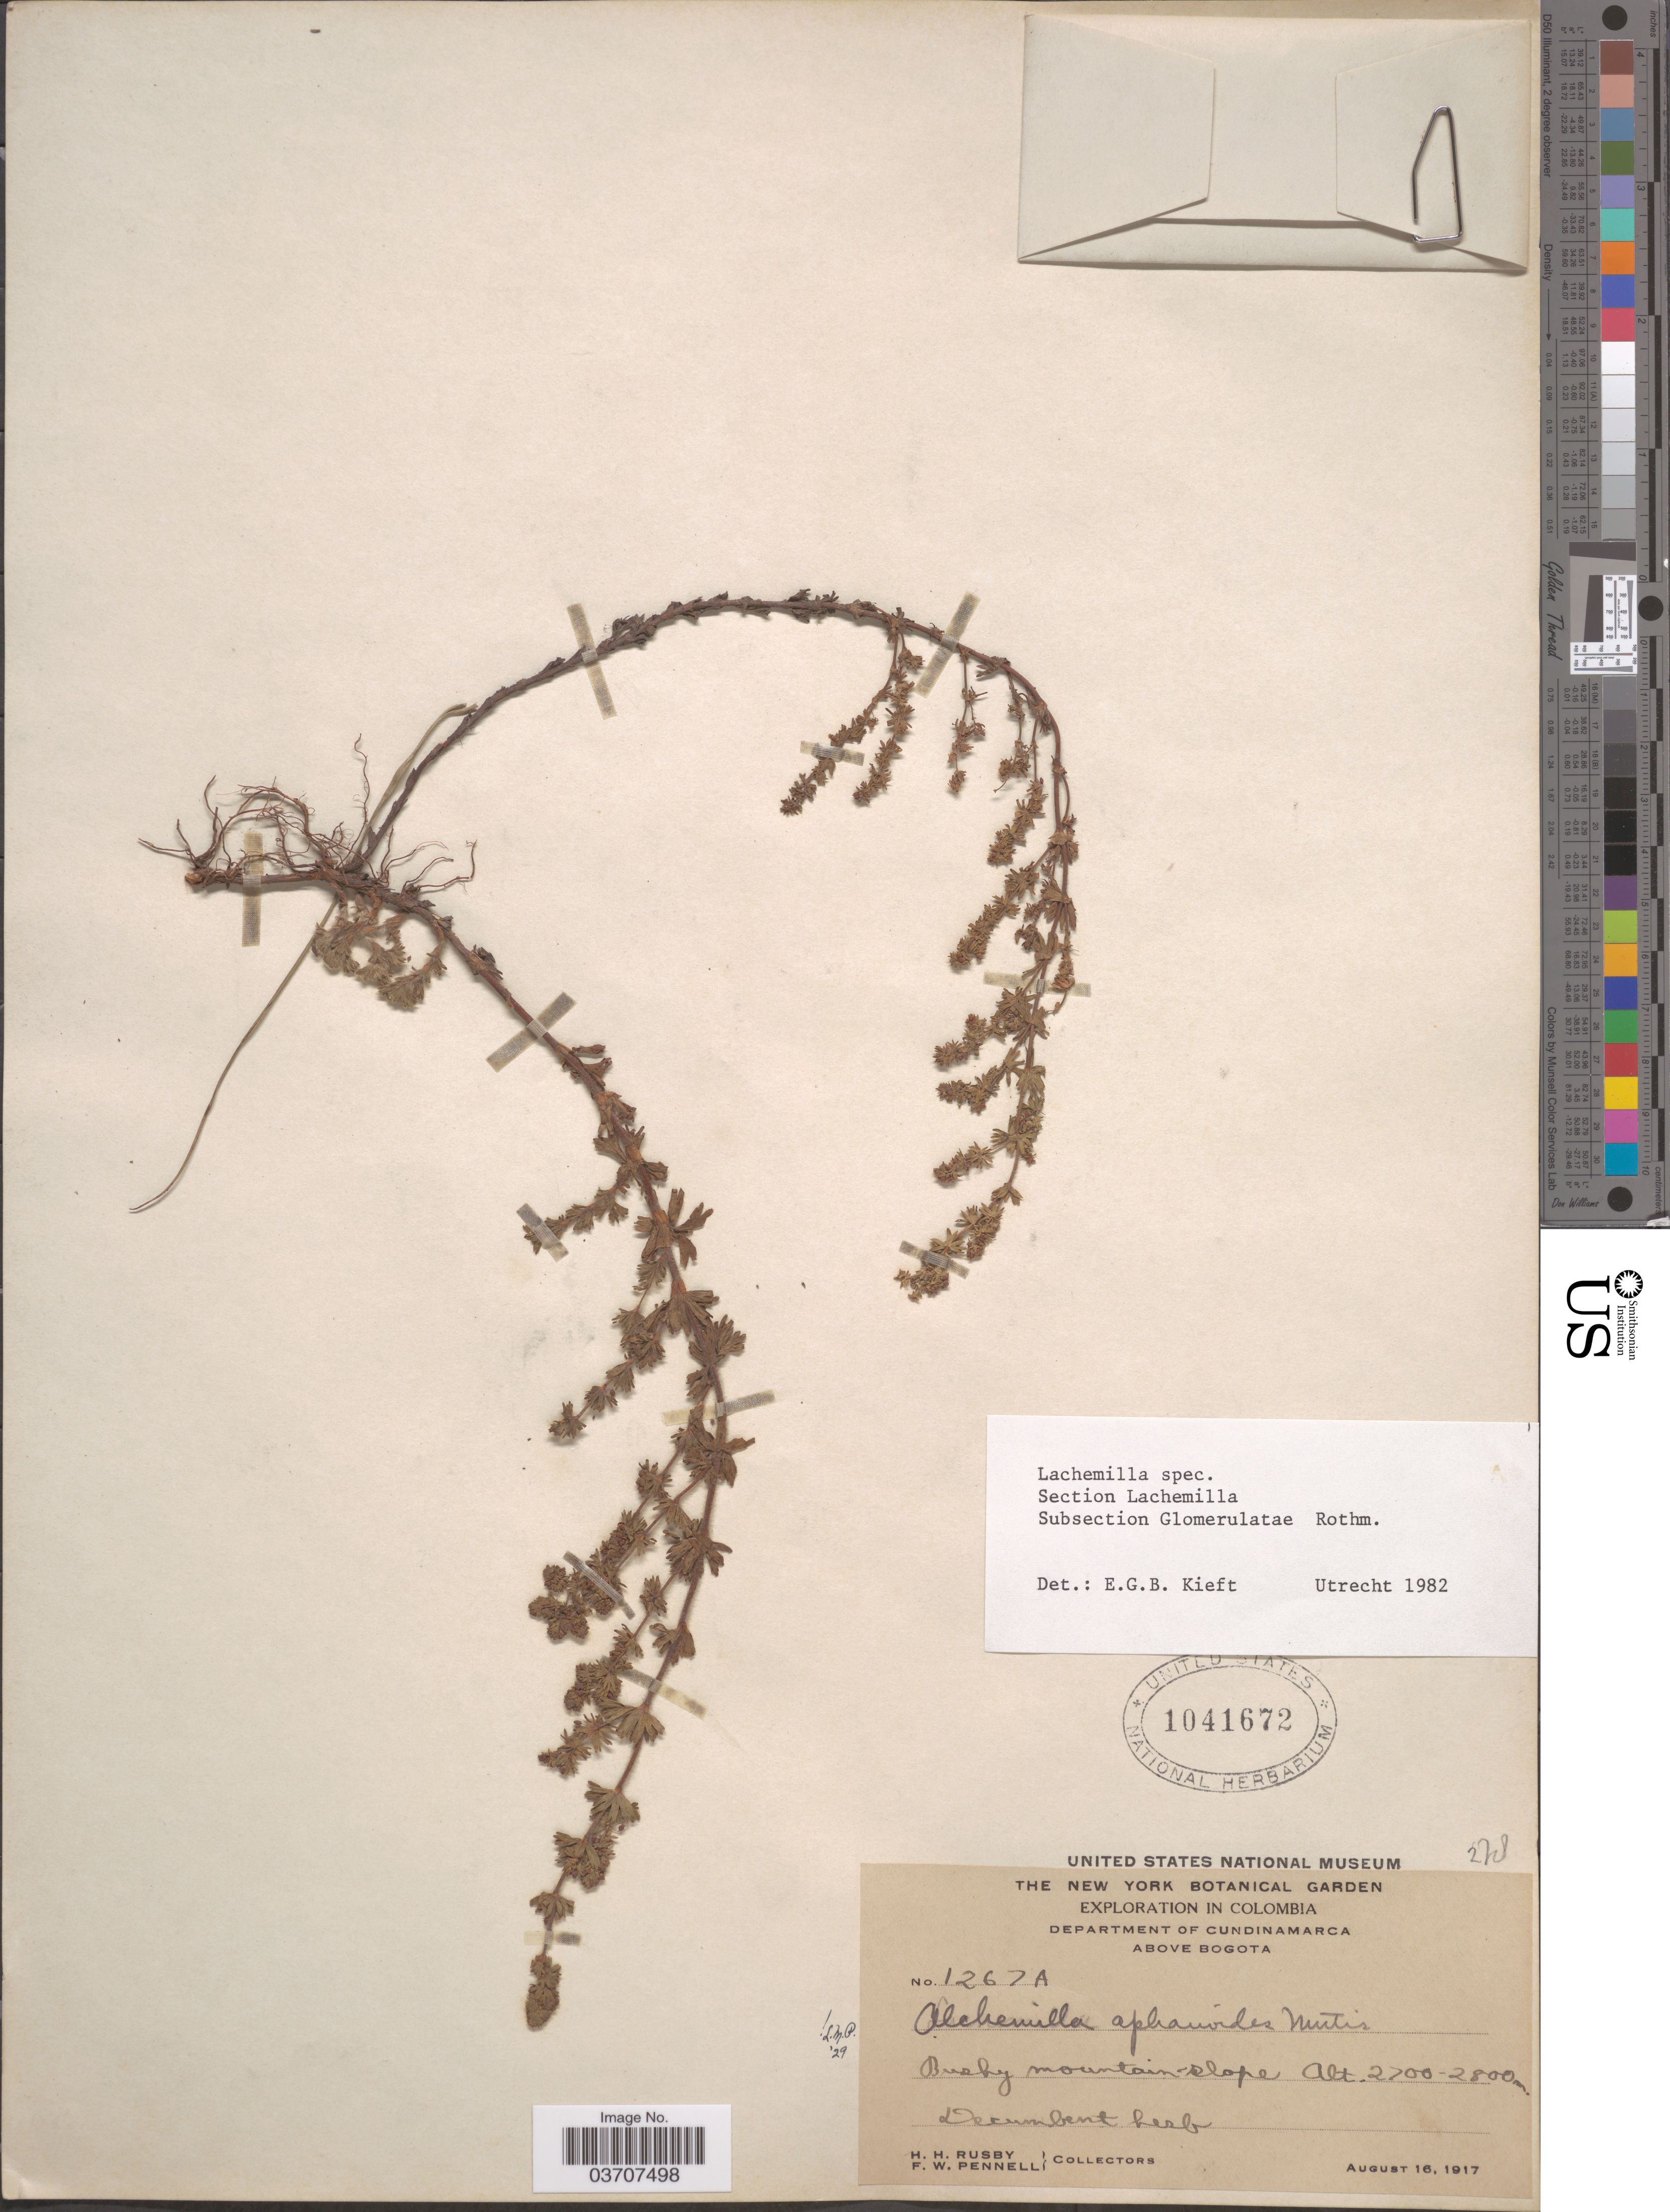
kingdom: Plantae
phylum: Tracheophyta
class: Magnoliopsida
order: Rosales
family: Rosaceae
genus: Lachemilla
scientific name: Lachemilla sp.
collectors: H. H. Rusby & F. W. Pennell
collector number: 1267A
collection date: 1917-08-16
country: Colombia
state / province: Cundinamarca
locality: Department of Cundinamarca above Bogota.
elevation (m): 2700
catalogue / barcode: US 1041672